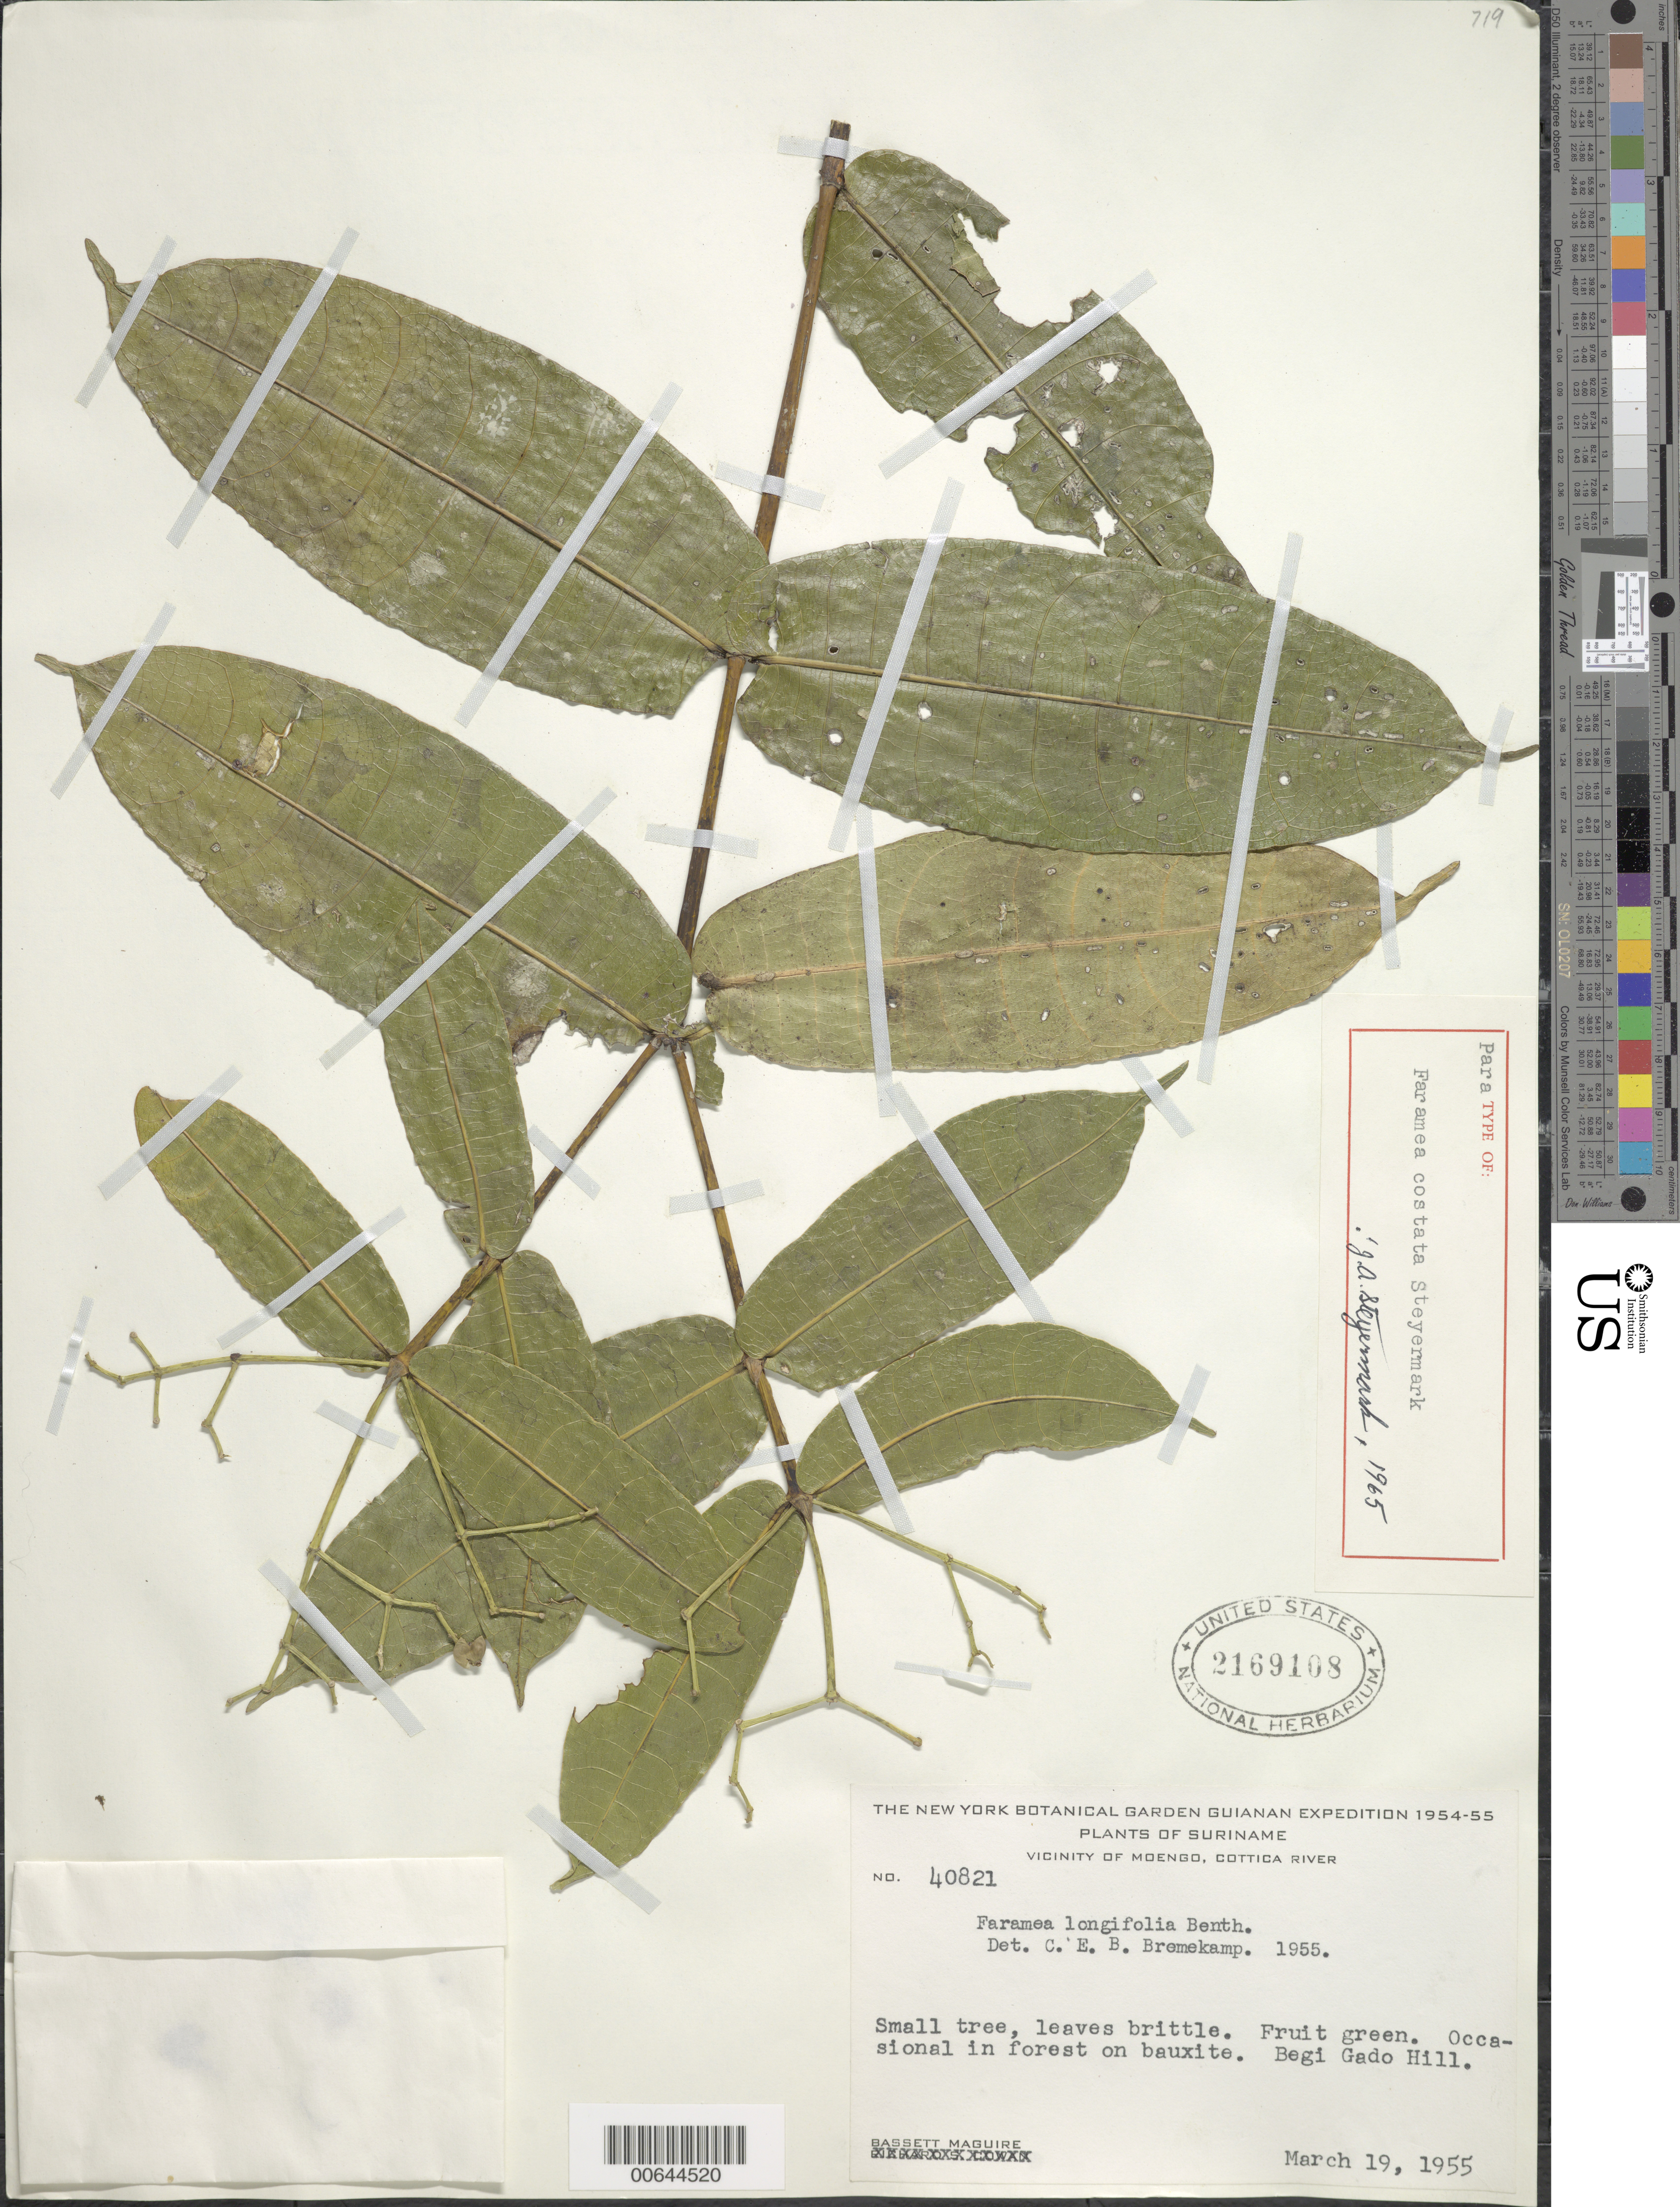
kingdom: Plantae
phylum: Tracheophyta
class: Magnoliopsida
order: Gentianales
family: Rubiaceae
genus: Faramea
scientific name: Faramea costata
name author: Steyerm.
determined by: Steyermark, Julian A., (VEN)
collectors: B. Maguire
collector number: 40821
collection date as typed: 19-Mar-55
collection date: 1955-03-19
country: Suriname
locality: Cottica River, vic. of Moengo, Begi Gado Hill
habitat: On bauxite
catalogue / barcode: US 2169108